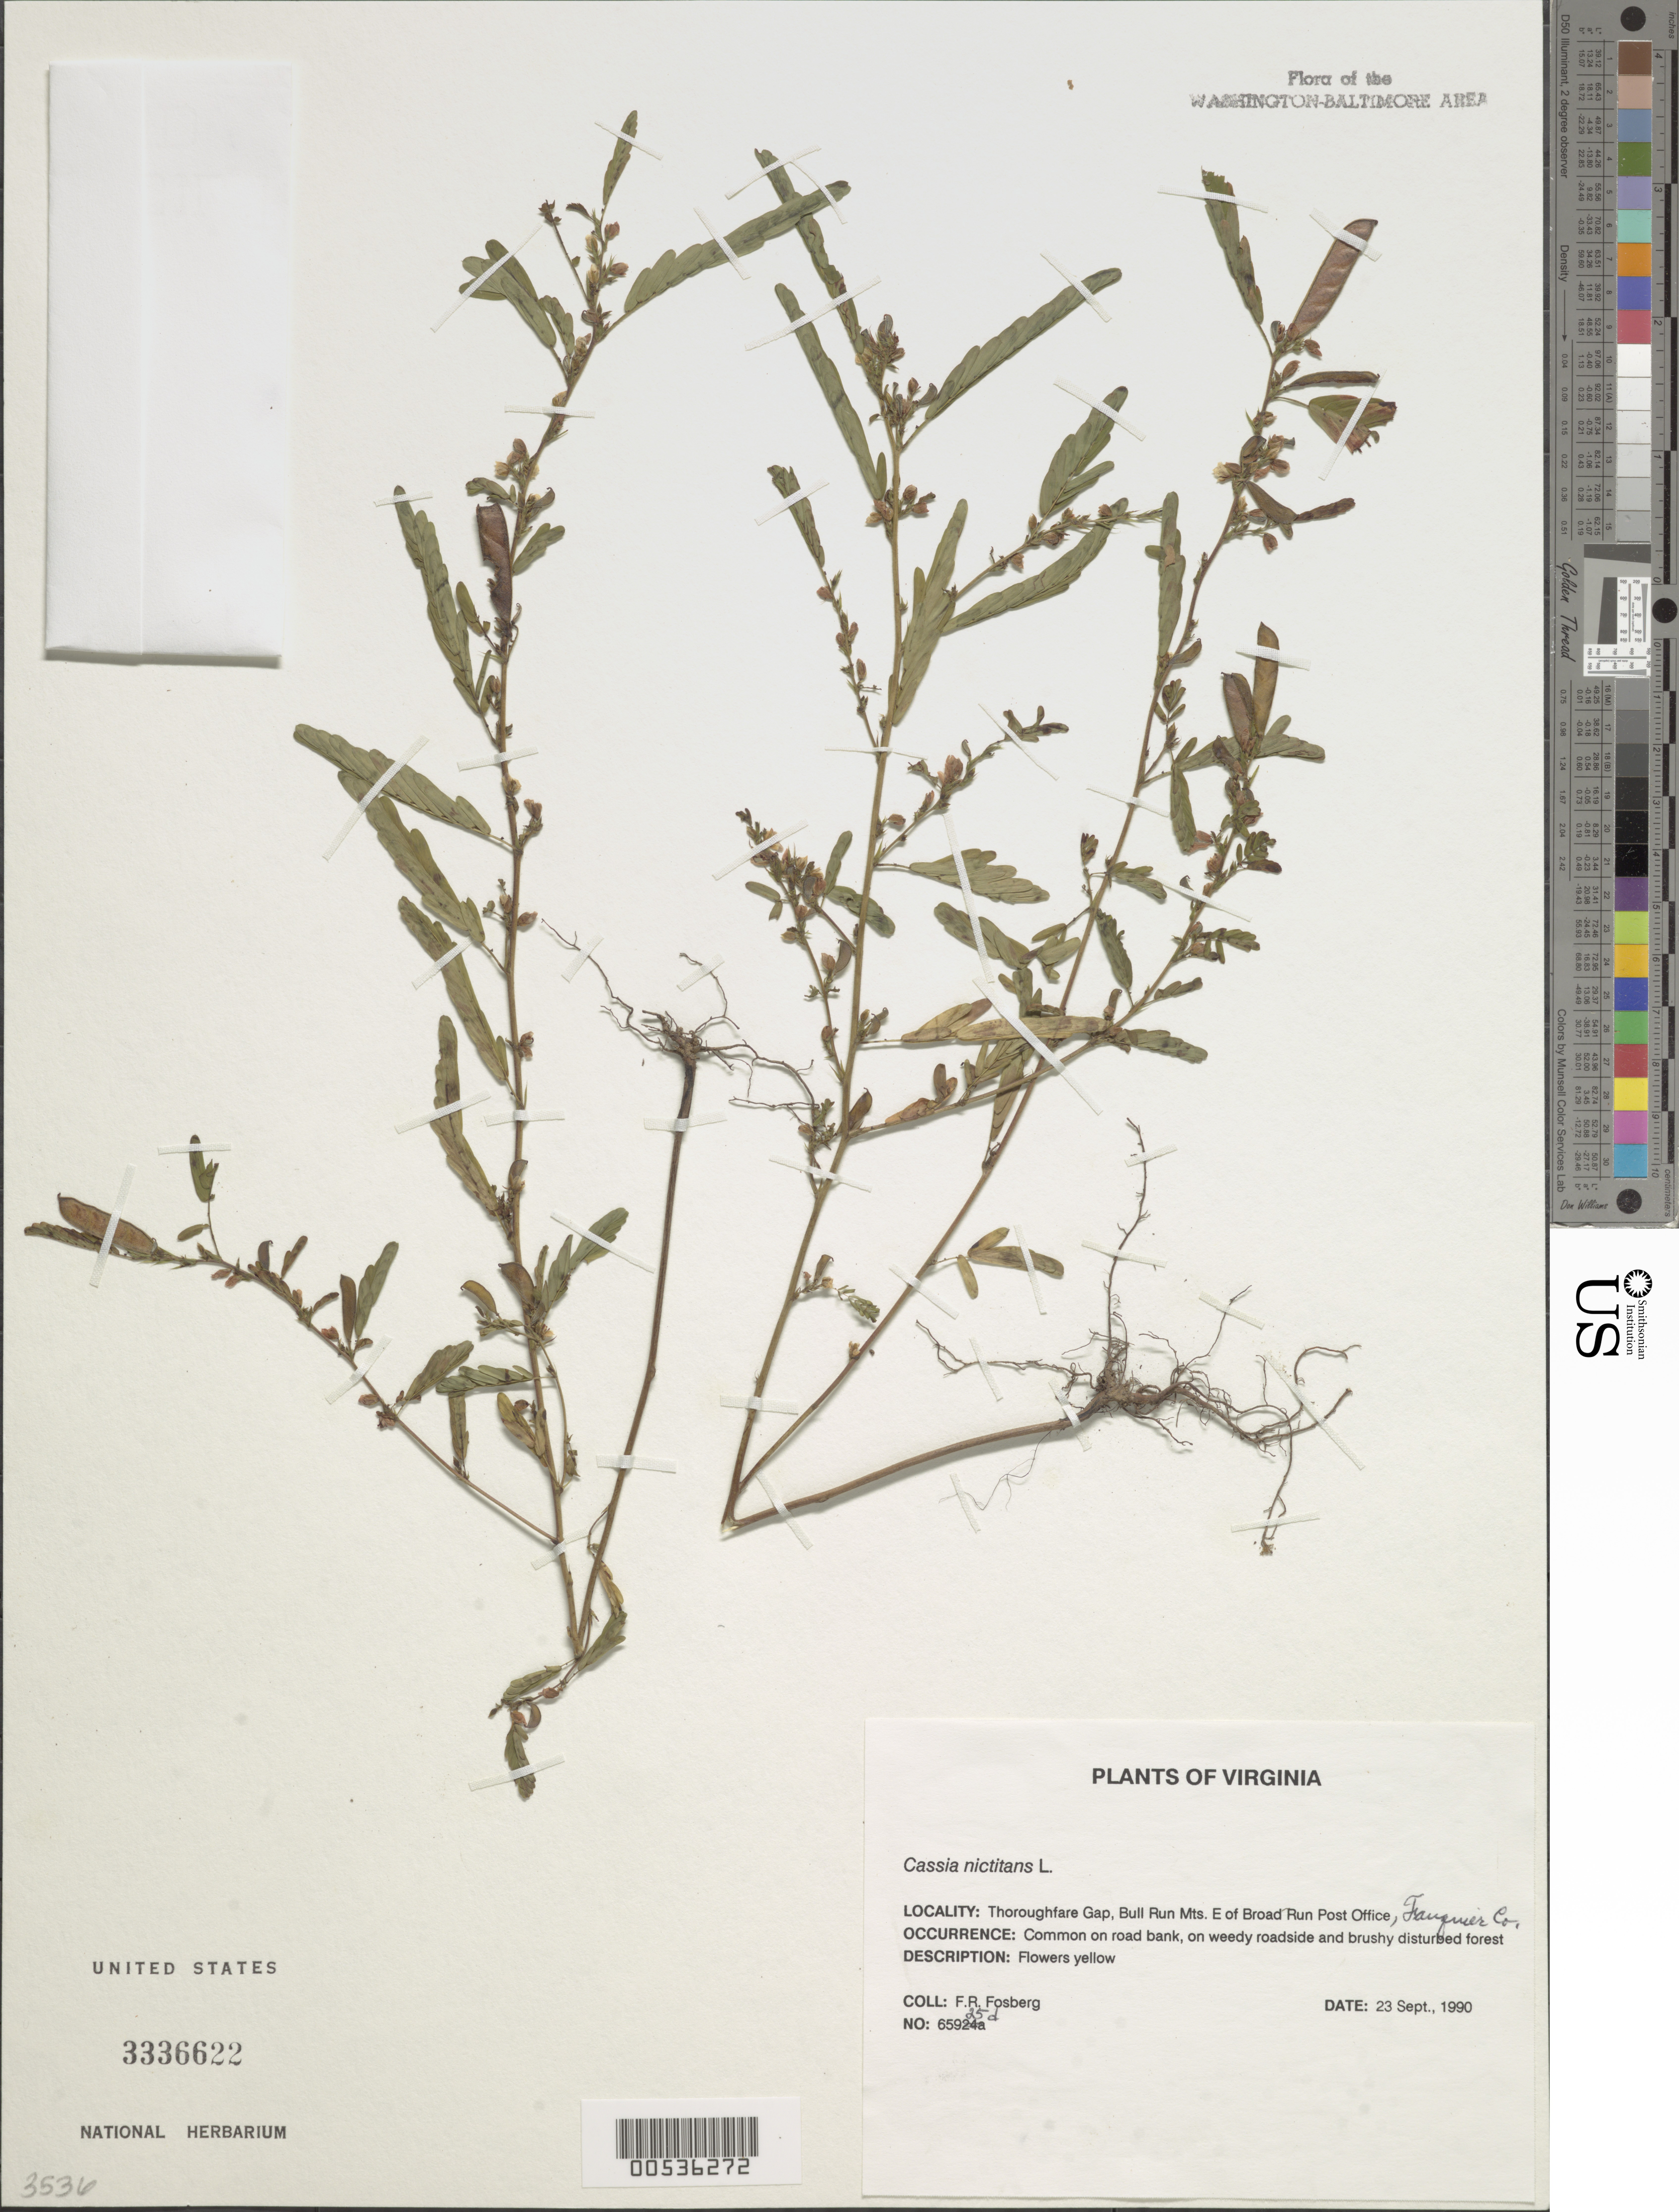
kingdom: Plantae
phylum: Tracheophyta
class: Magnoliopsida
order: Fabales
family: Fabaceae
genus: Chamaecrista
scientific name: Chamaecrista nictitans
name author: (L.) Moench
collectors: F. R. Fosberg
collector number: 65925D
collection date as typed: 23 Sep 1990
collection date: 1990-09-23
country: United States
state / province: Virginia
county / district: Fauquier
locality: Thorofare Gap, Bull Run Mts., E of Broad Run Post Office Bull Run Mts.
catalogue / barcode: US 3336622